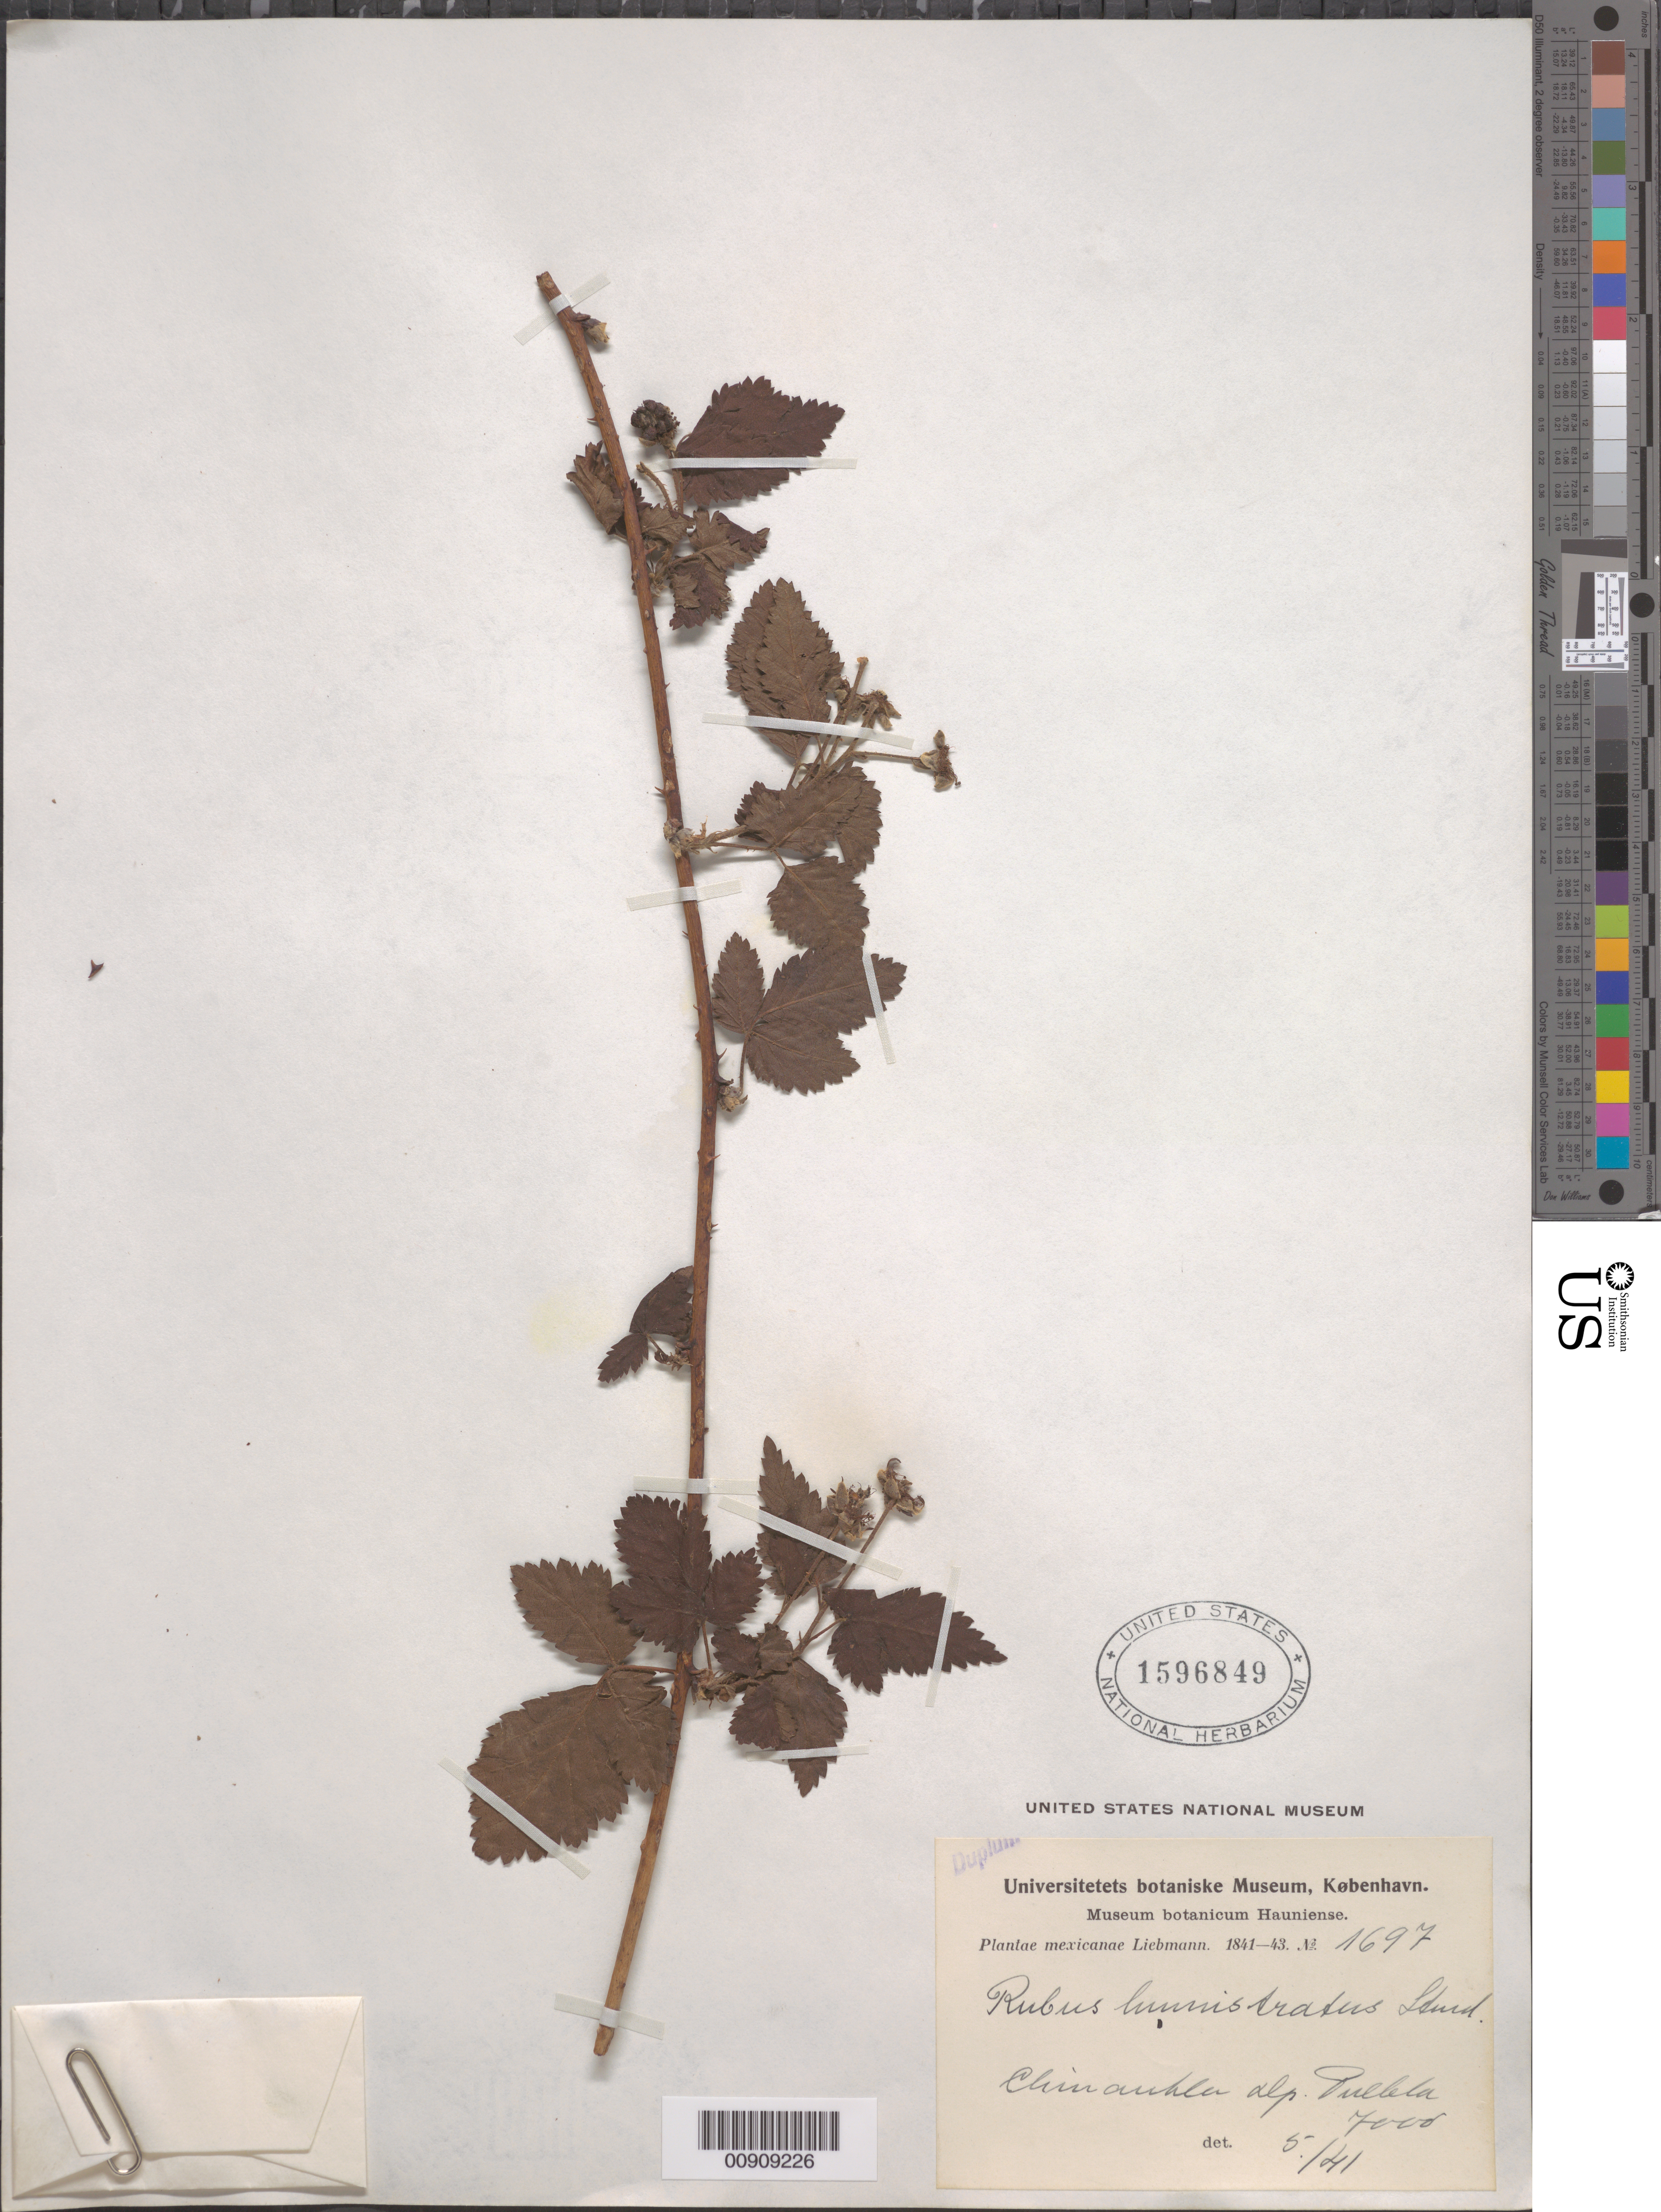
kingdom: Plantae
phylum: Tracheophyta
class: Magnoliopsida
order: Rosales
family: Rosaceae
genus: Rubus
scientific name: Rubus humistratus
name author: Steud.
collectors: F. M. Liebmann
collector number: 1697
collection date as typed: May 1841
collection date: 1841-05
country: Mexico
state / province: Puebla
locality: Chinantla, Dp. Puebla.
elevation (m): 2134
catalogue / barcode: US 1596849